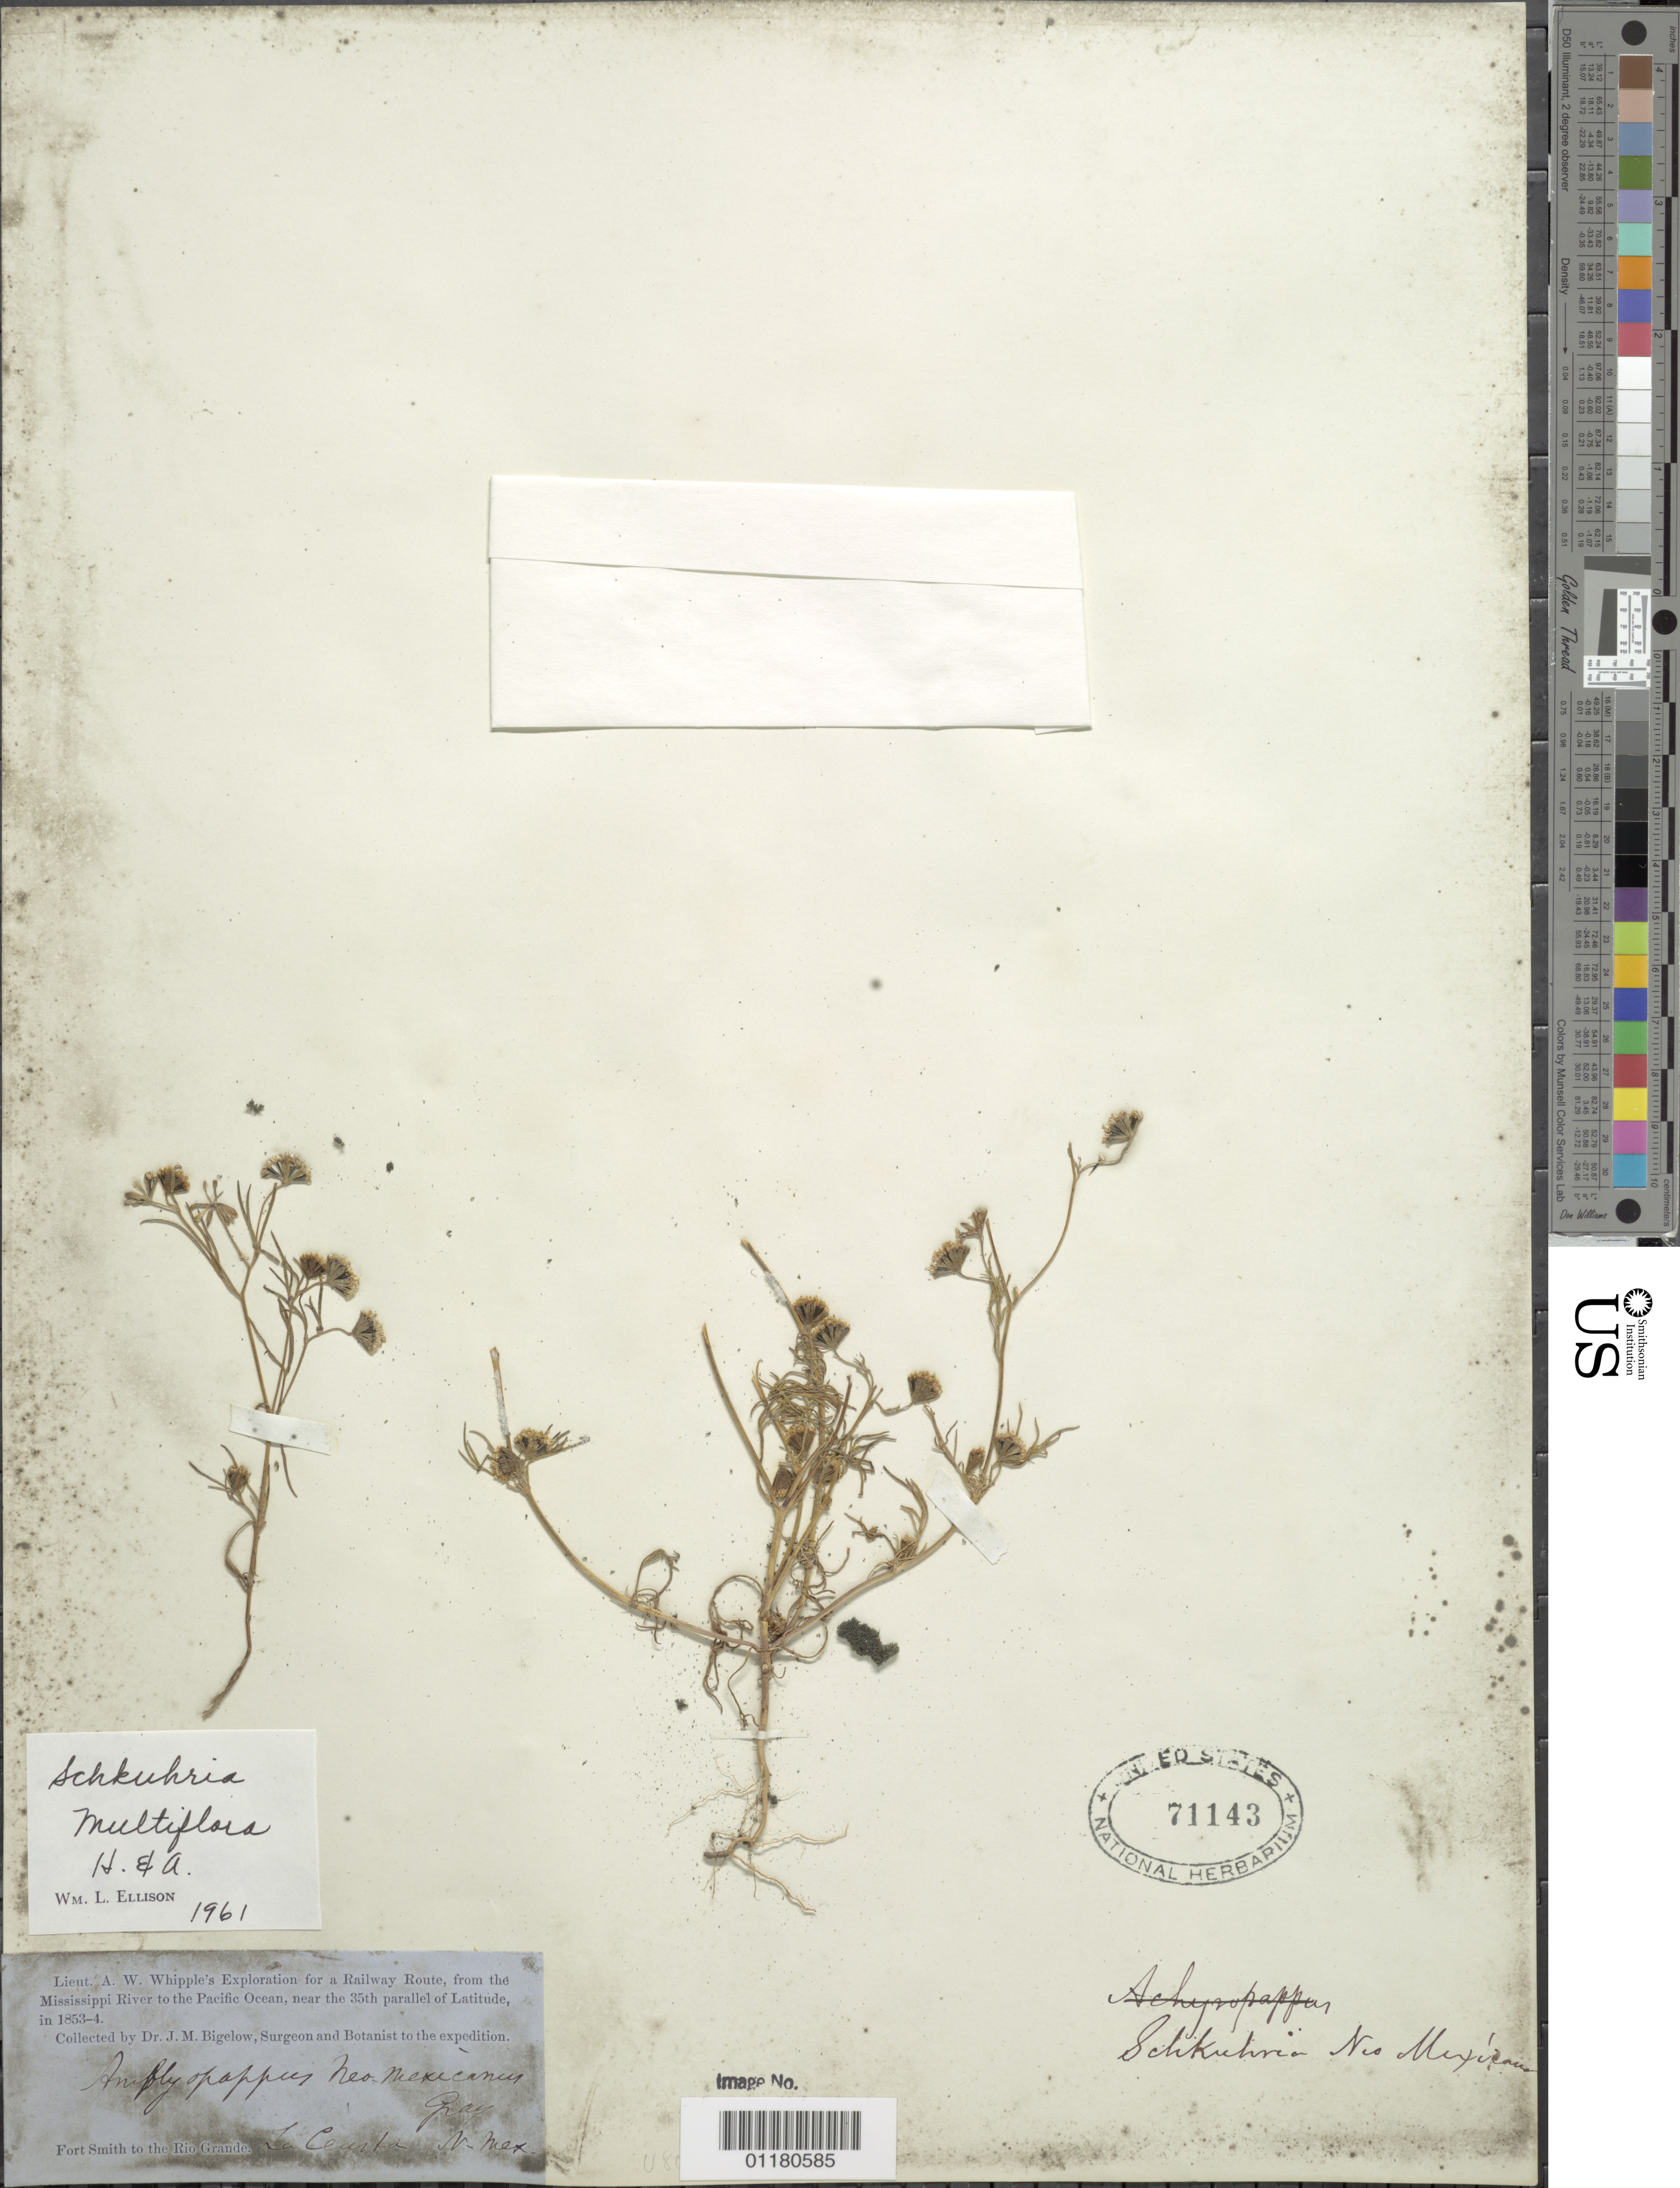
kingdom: Plantae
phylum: Tracheophyta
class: Magnoliopsida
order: Asterales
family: Asteraceae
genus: Schkuhria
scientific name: Schkuhria multiflora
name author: Hook. & Arn.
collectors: J. M. Bigelow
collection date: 1853/1854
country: United States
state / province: New Mexico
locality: La Centra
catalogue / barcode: US 71143